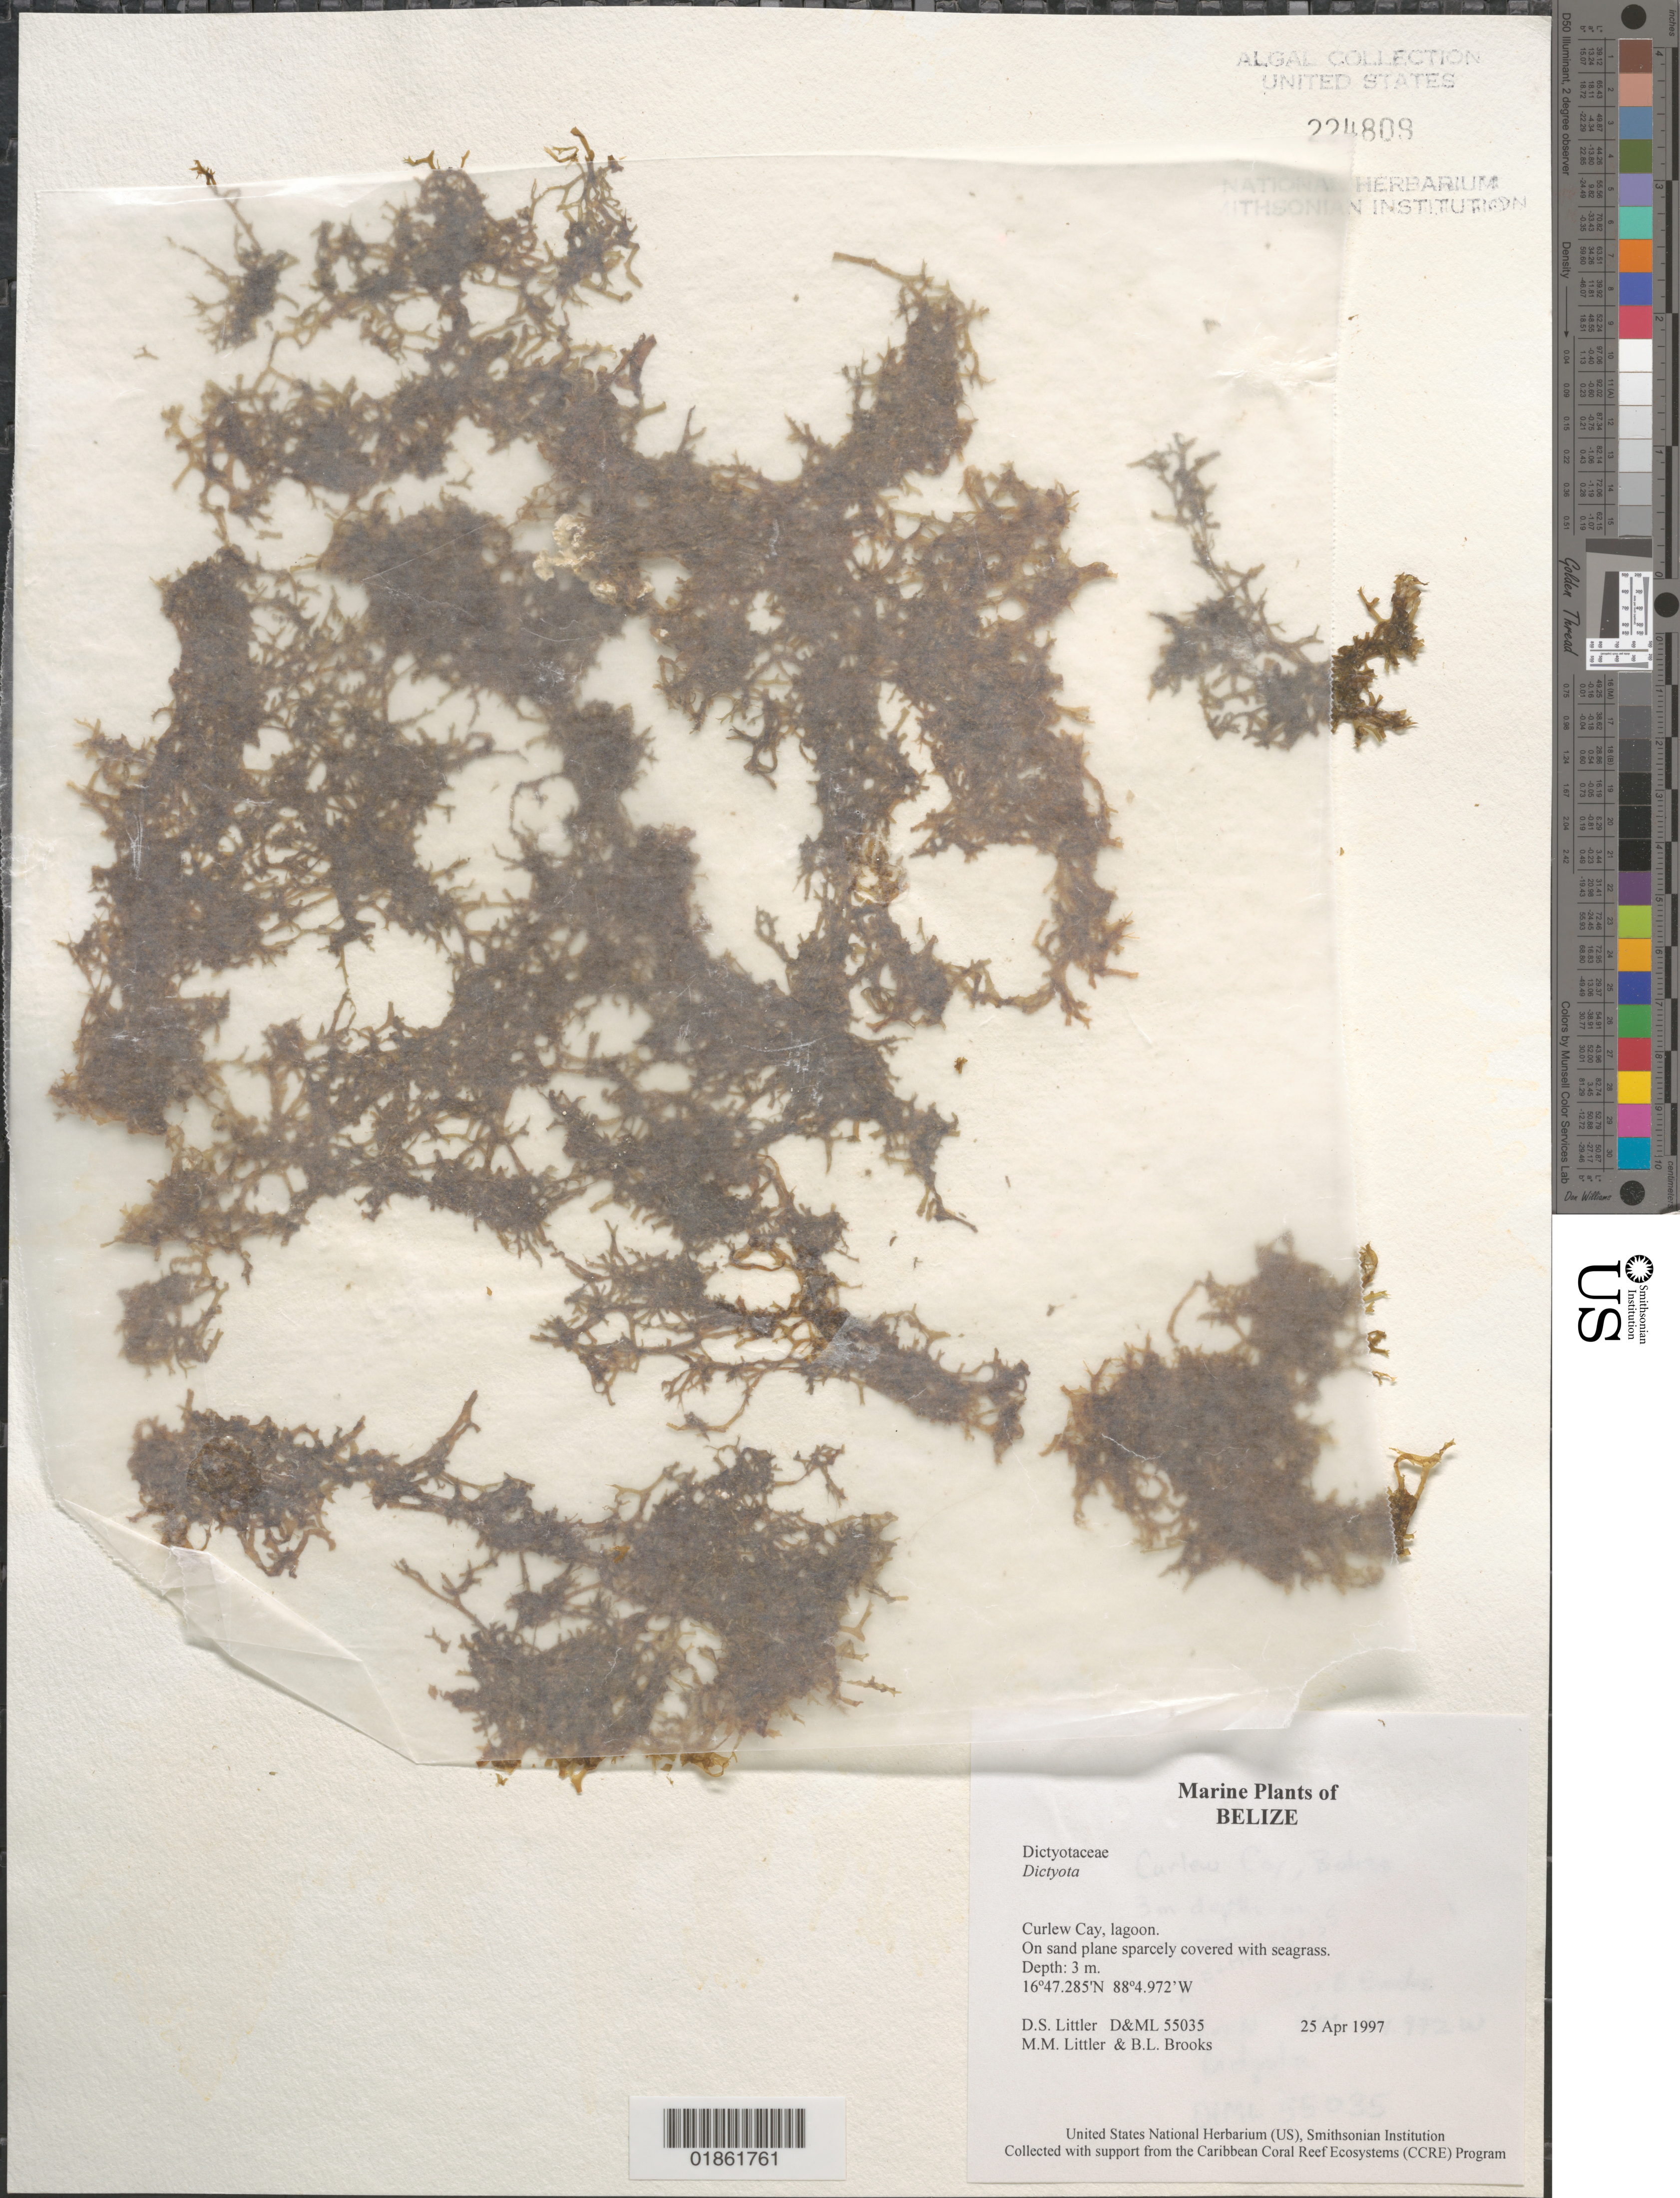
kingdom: Chromista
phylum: Ochrophyta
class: Phaeophyceae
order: Dictyotales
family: Dictyotaceae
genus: Dictyota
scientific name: Dictyota sp.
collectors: D. S. Littler & M. M. Littler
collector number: D&ML 55035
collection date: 1997-04-25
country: Belize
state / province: Stann Creek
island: Curlew Cay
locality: Curlew Cay, sand plane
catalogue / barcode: US 224809